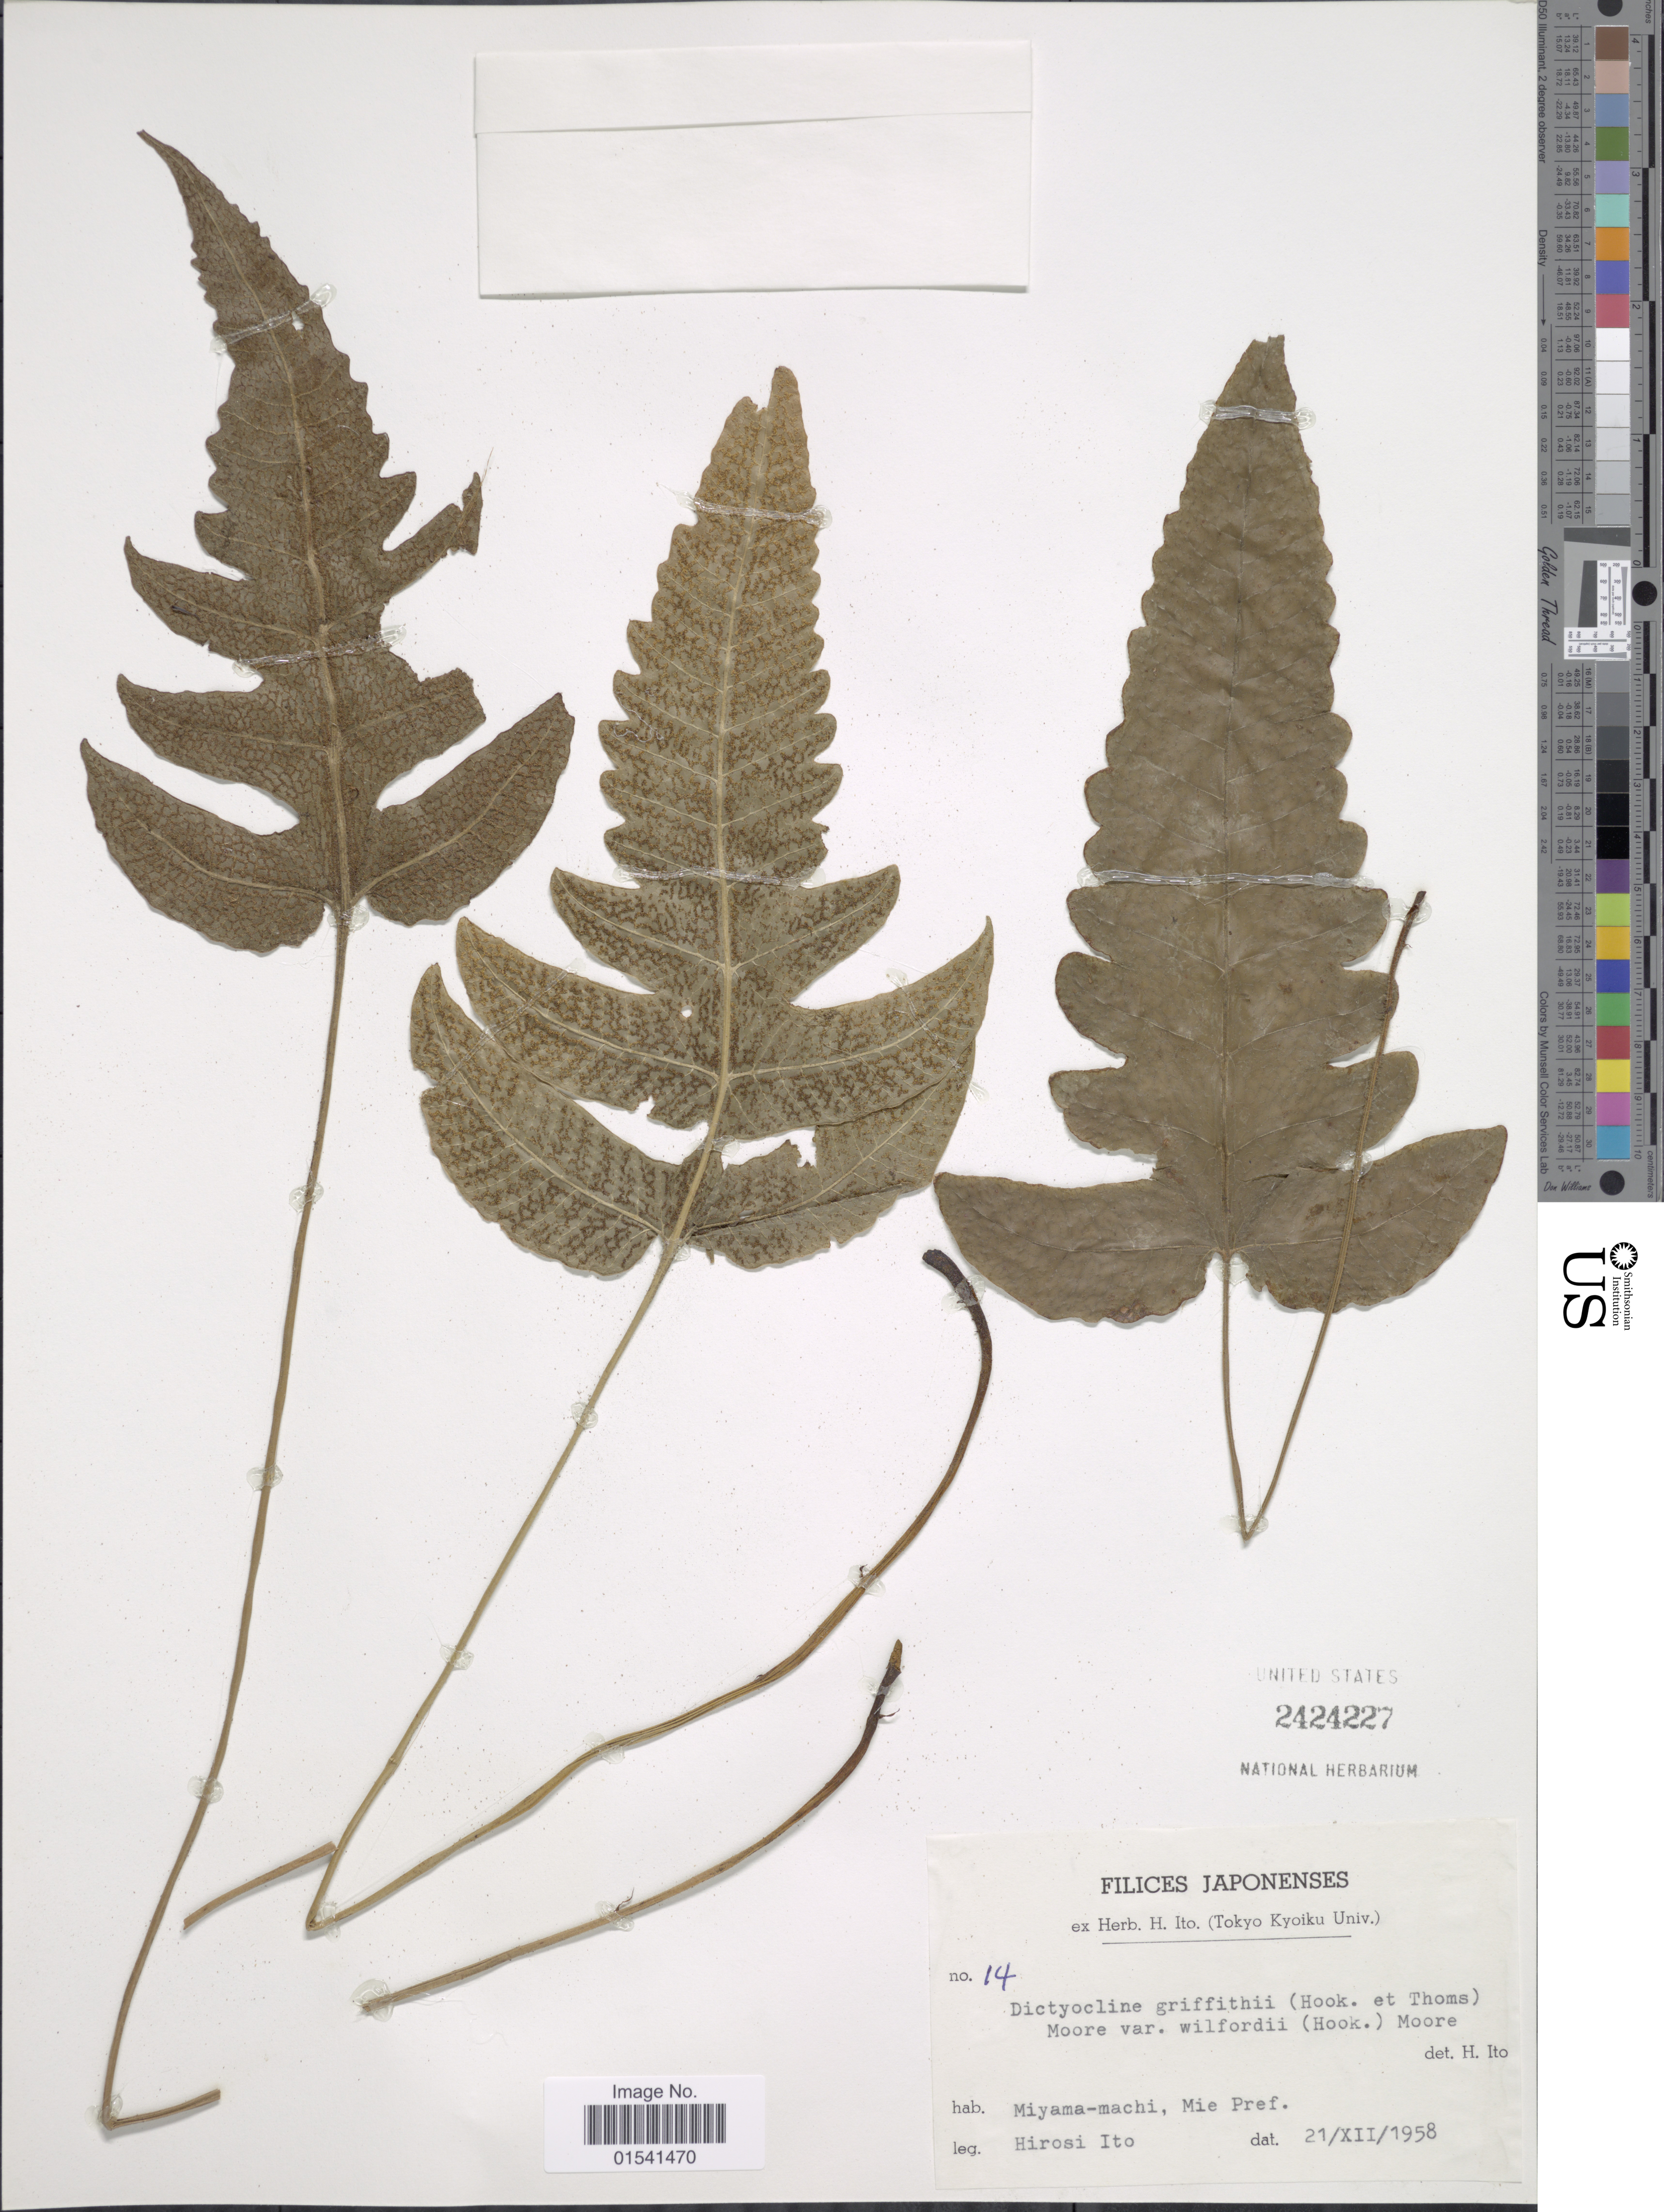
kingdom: Plantae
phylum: Tracheophyta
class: Polypodiopsida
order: Polypodiales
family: Thelypteridaceae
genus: Stegnogramma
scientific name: Stegnogramma wilfordii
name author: (Hook.) Seriz.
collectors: H. Itô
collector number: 14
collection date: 1958-12-21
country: Japan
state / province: Mie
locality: Miyama-machi, Mie Pref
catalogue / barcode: US 2424227